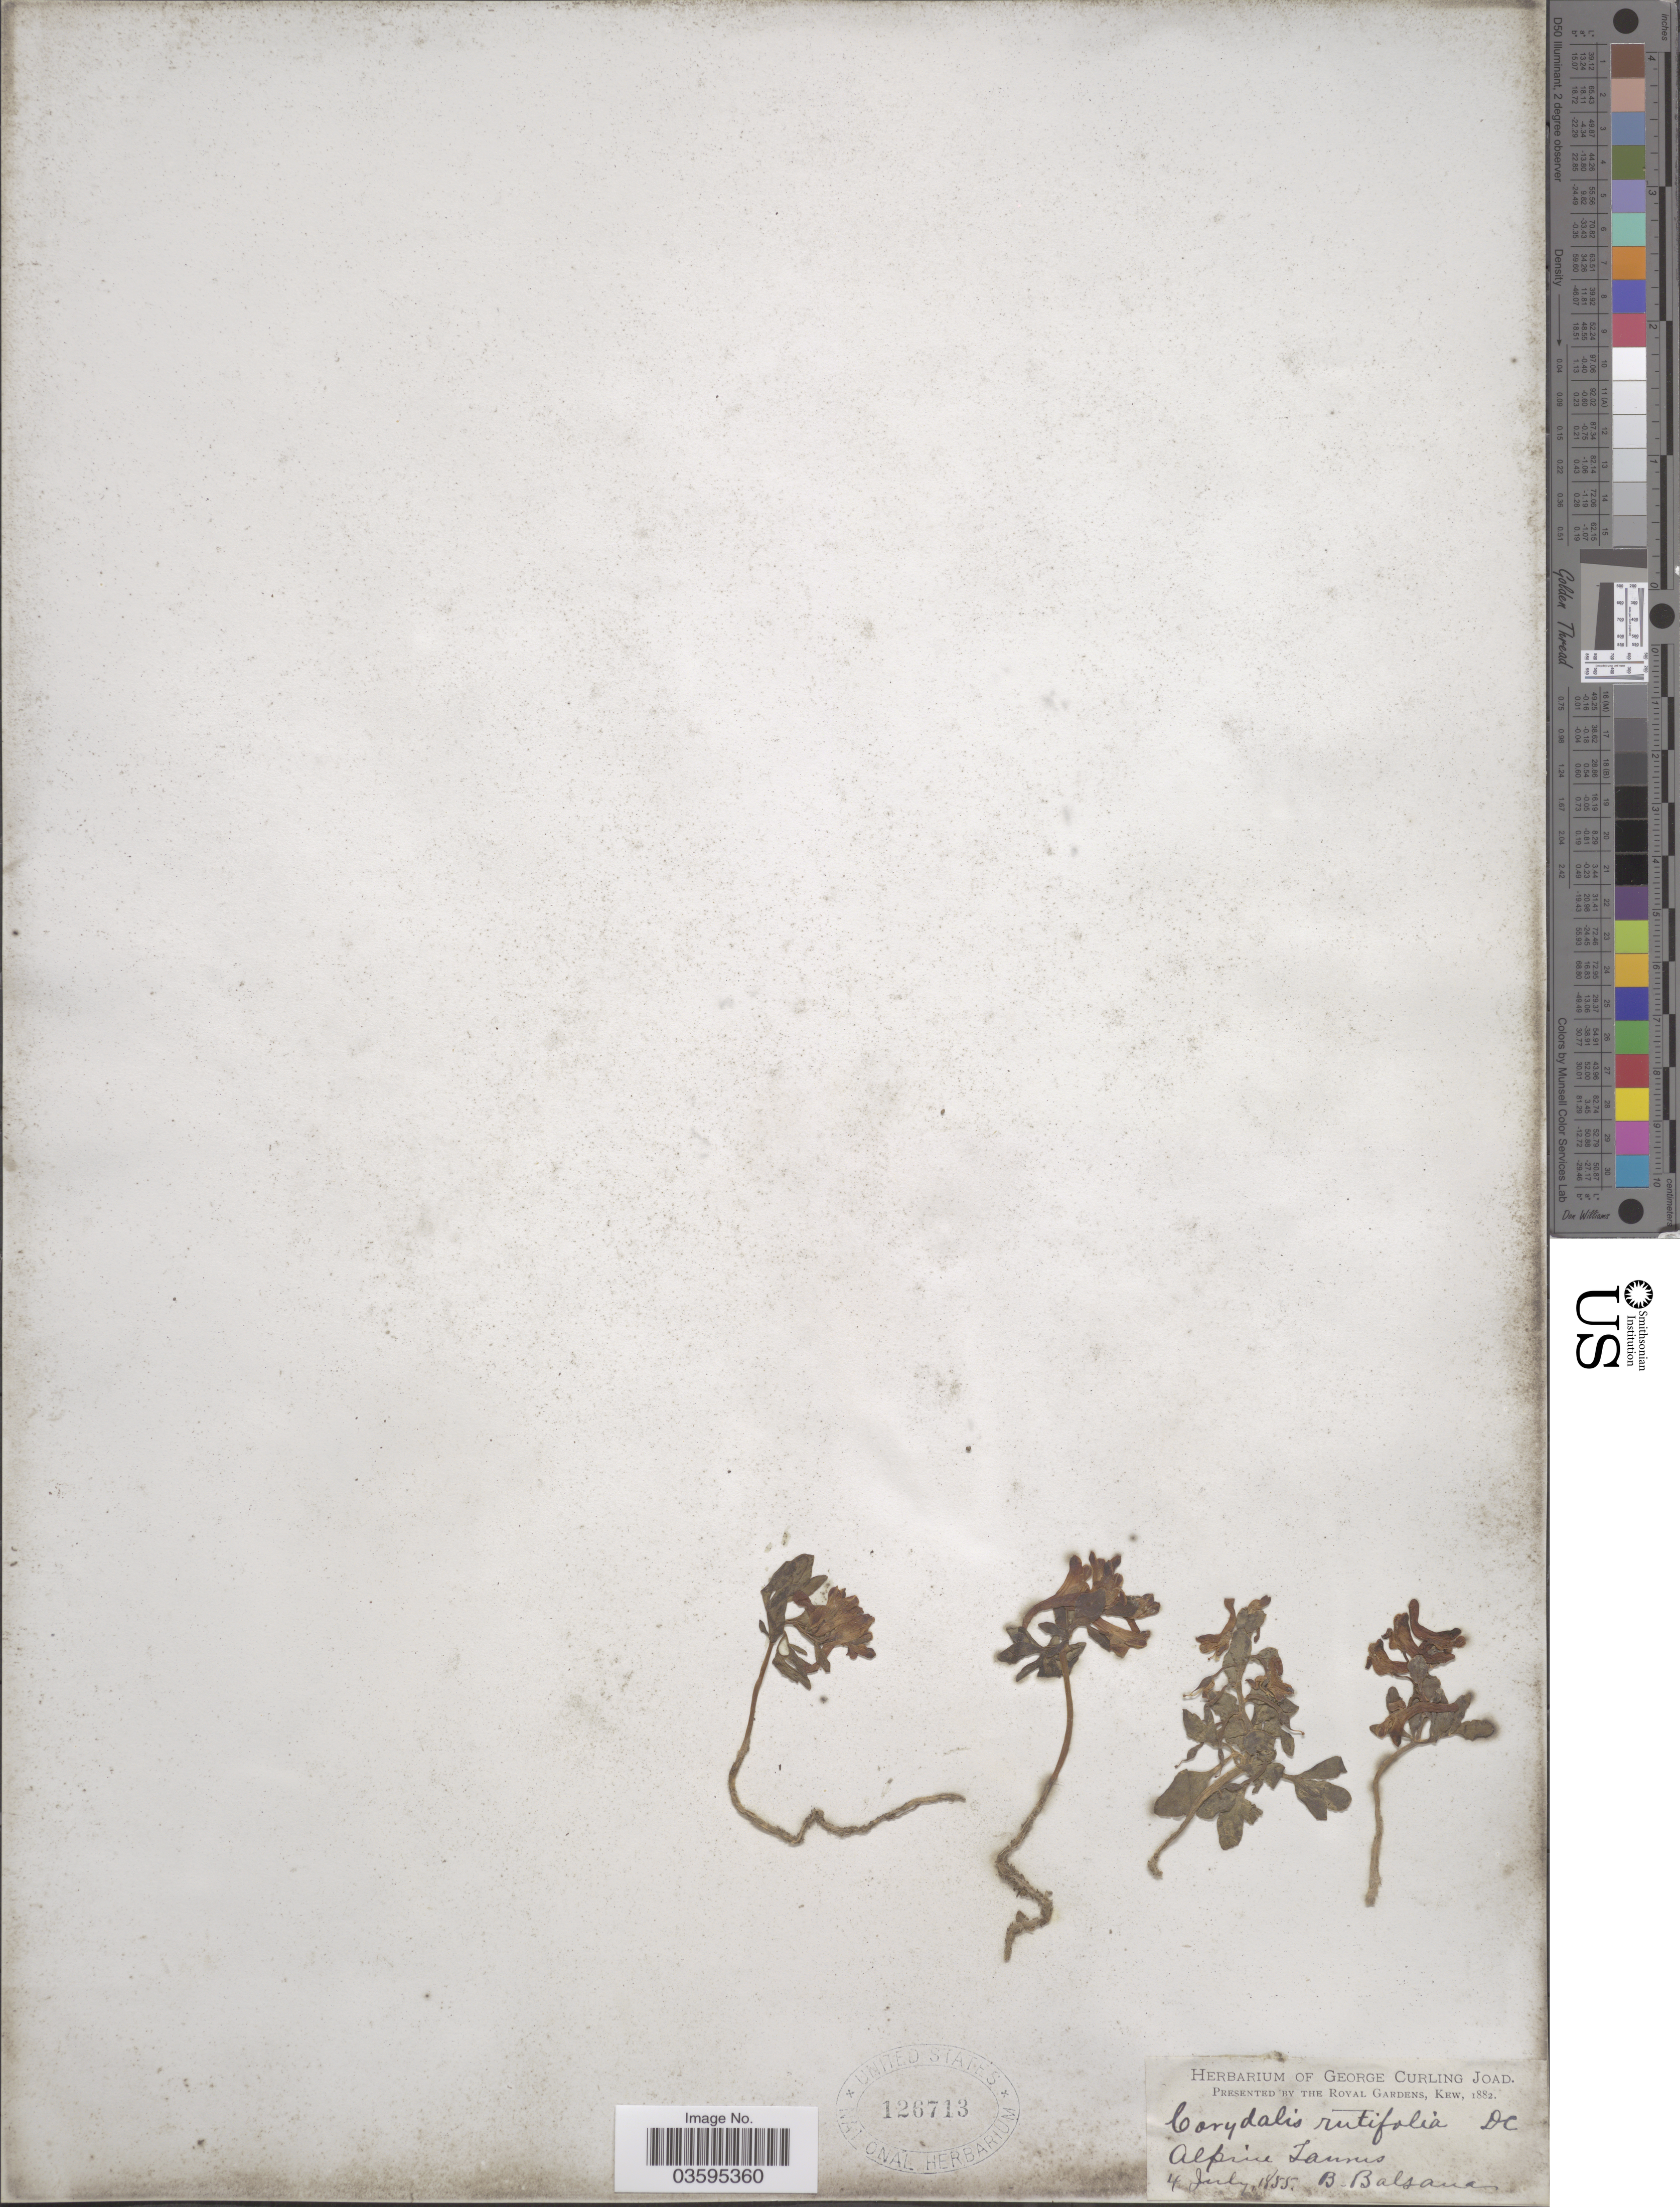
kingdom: Plantae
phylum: Tracheophyta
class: Magnoliopsida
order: Ranunculales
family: Papaveraceae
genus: Corydalis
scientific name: Corydalis rutifolia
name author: (Sm.) DC.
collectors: B. Balsana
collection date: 1855-07-04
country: Turkey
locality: Alpine Taurus.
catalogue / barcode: US 126713